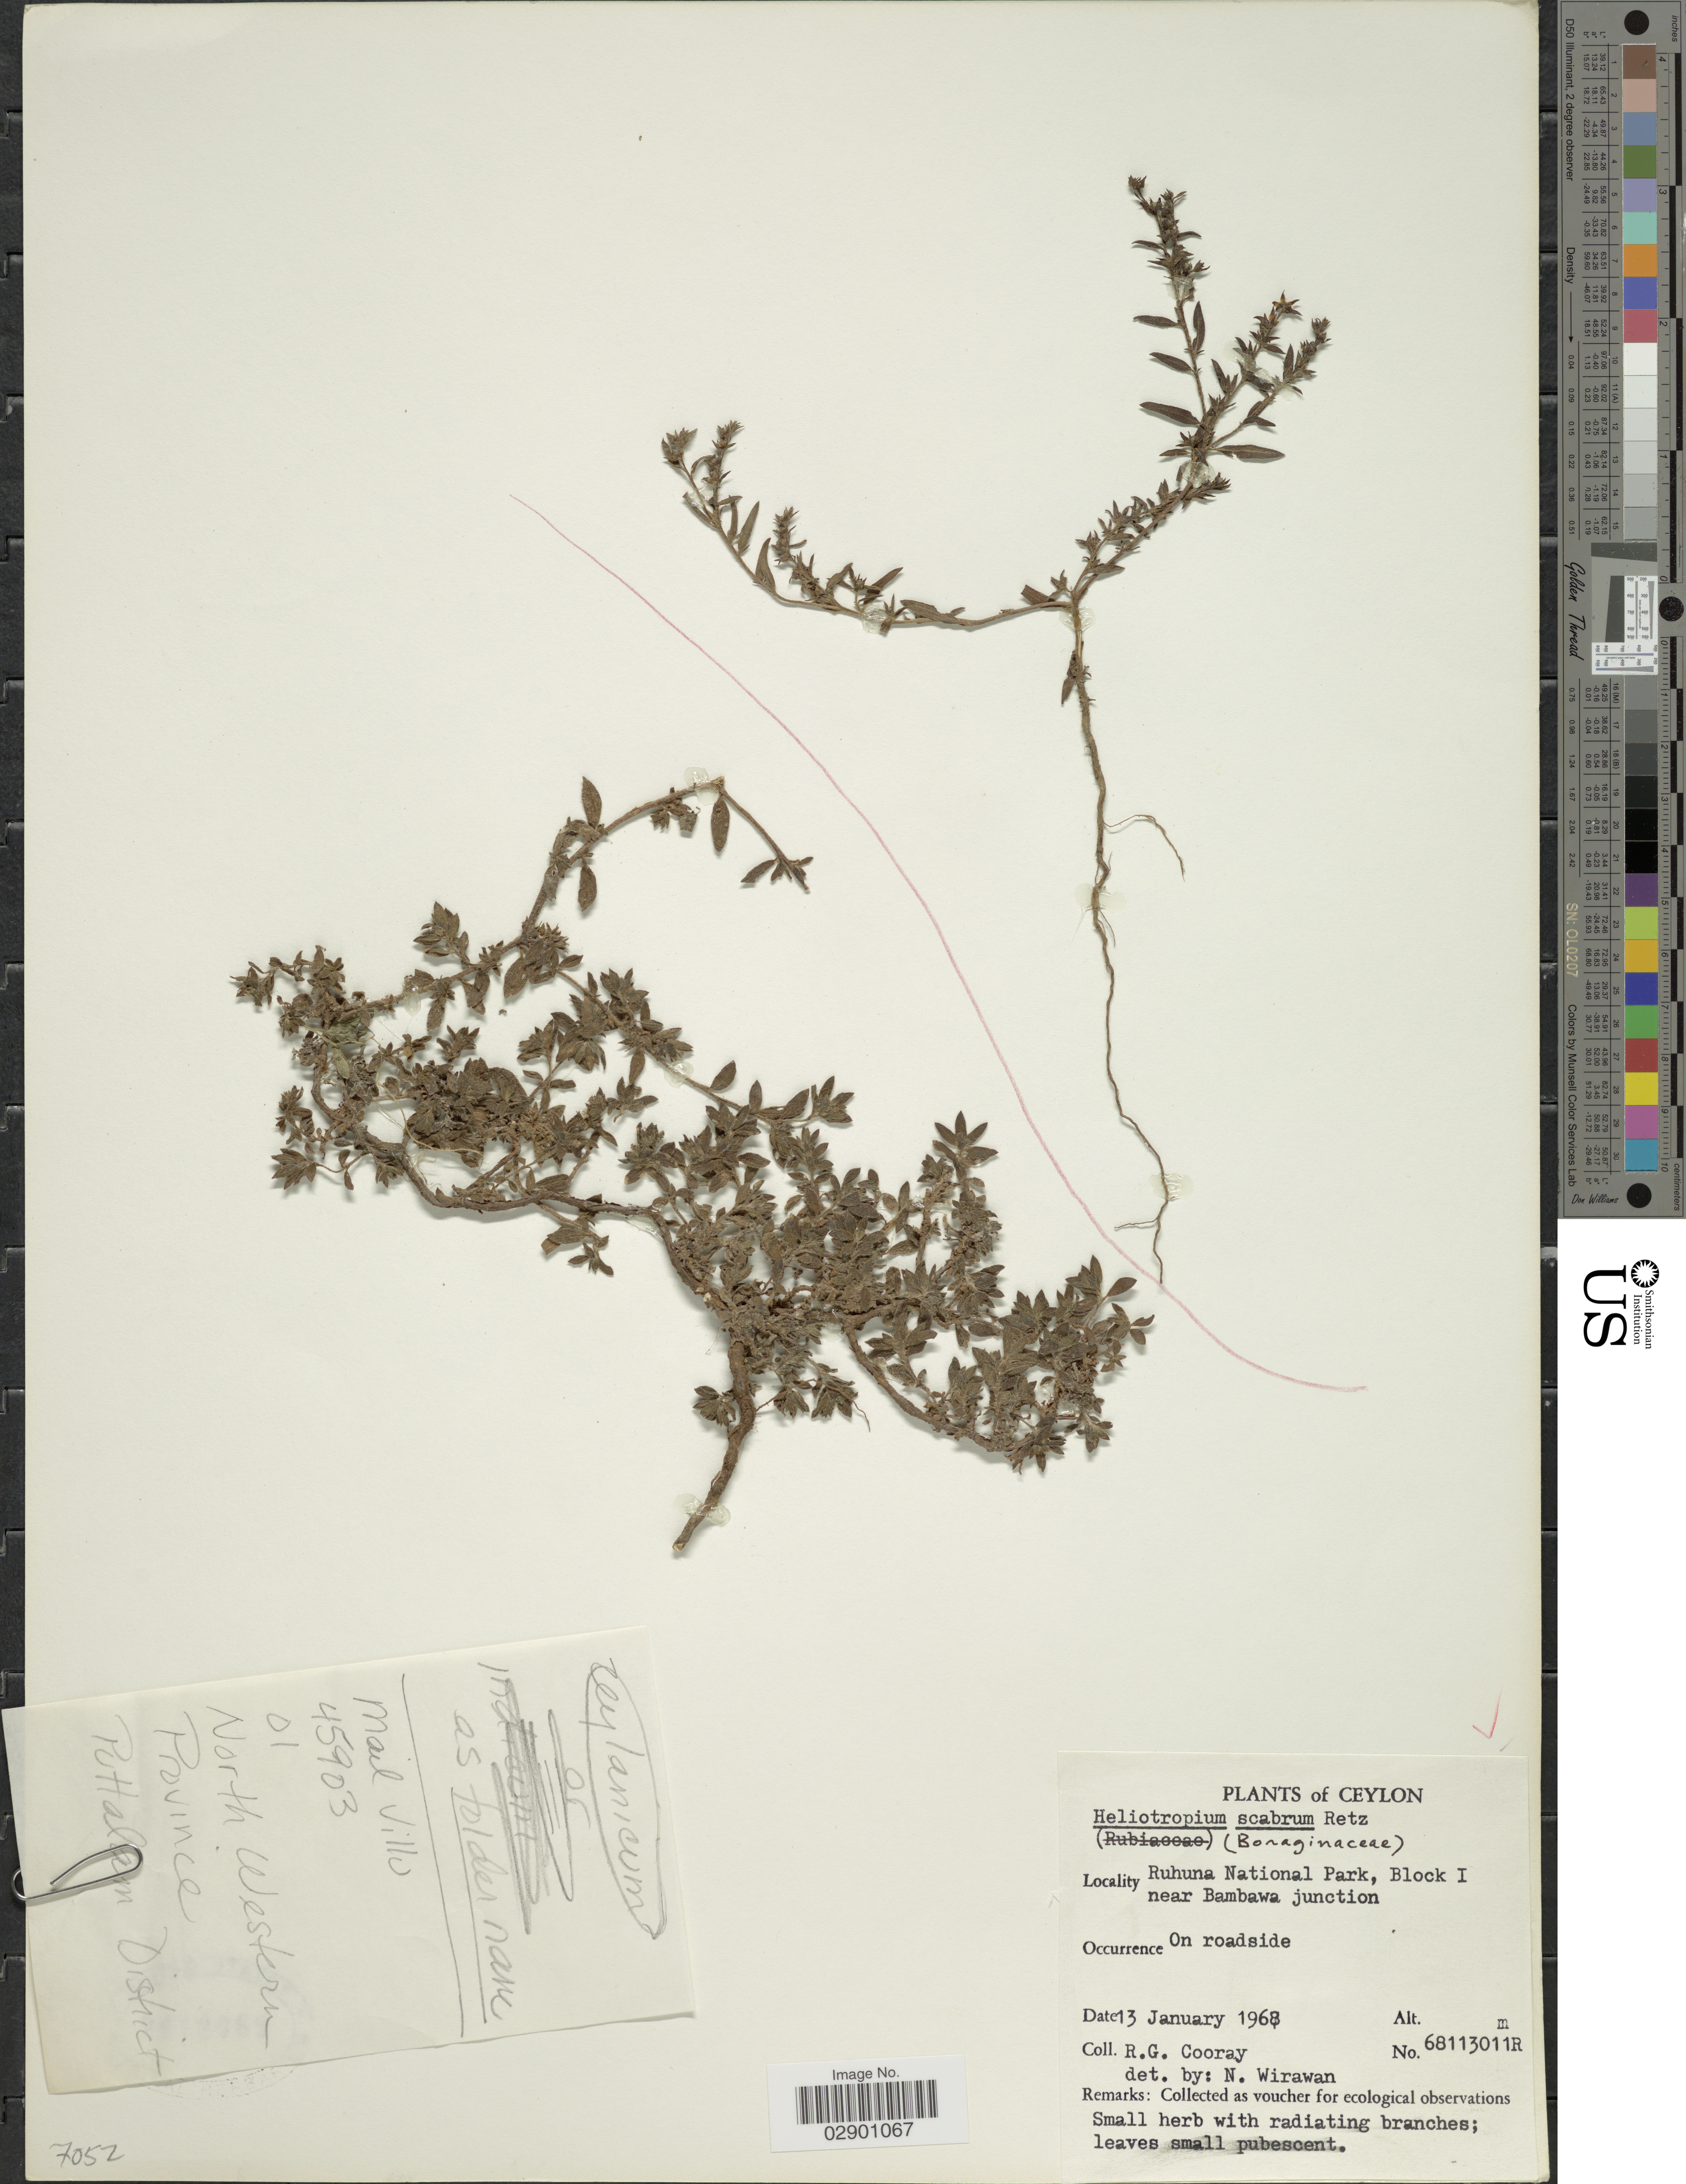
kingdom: Plantae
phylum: Tracheophyta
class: Magnoliopsida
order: Boraginales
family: Heliotropiaceae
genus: Heliotropium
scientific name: Heliotropium scabrum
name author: Retz.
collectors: R. Cooray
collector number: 68113011R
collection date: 1968-01-13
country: Sri Lanka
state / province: North Western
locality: Ceylon. Ruhuna National Park, Block I near Bambawa junction. Puttalam District.